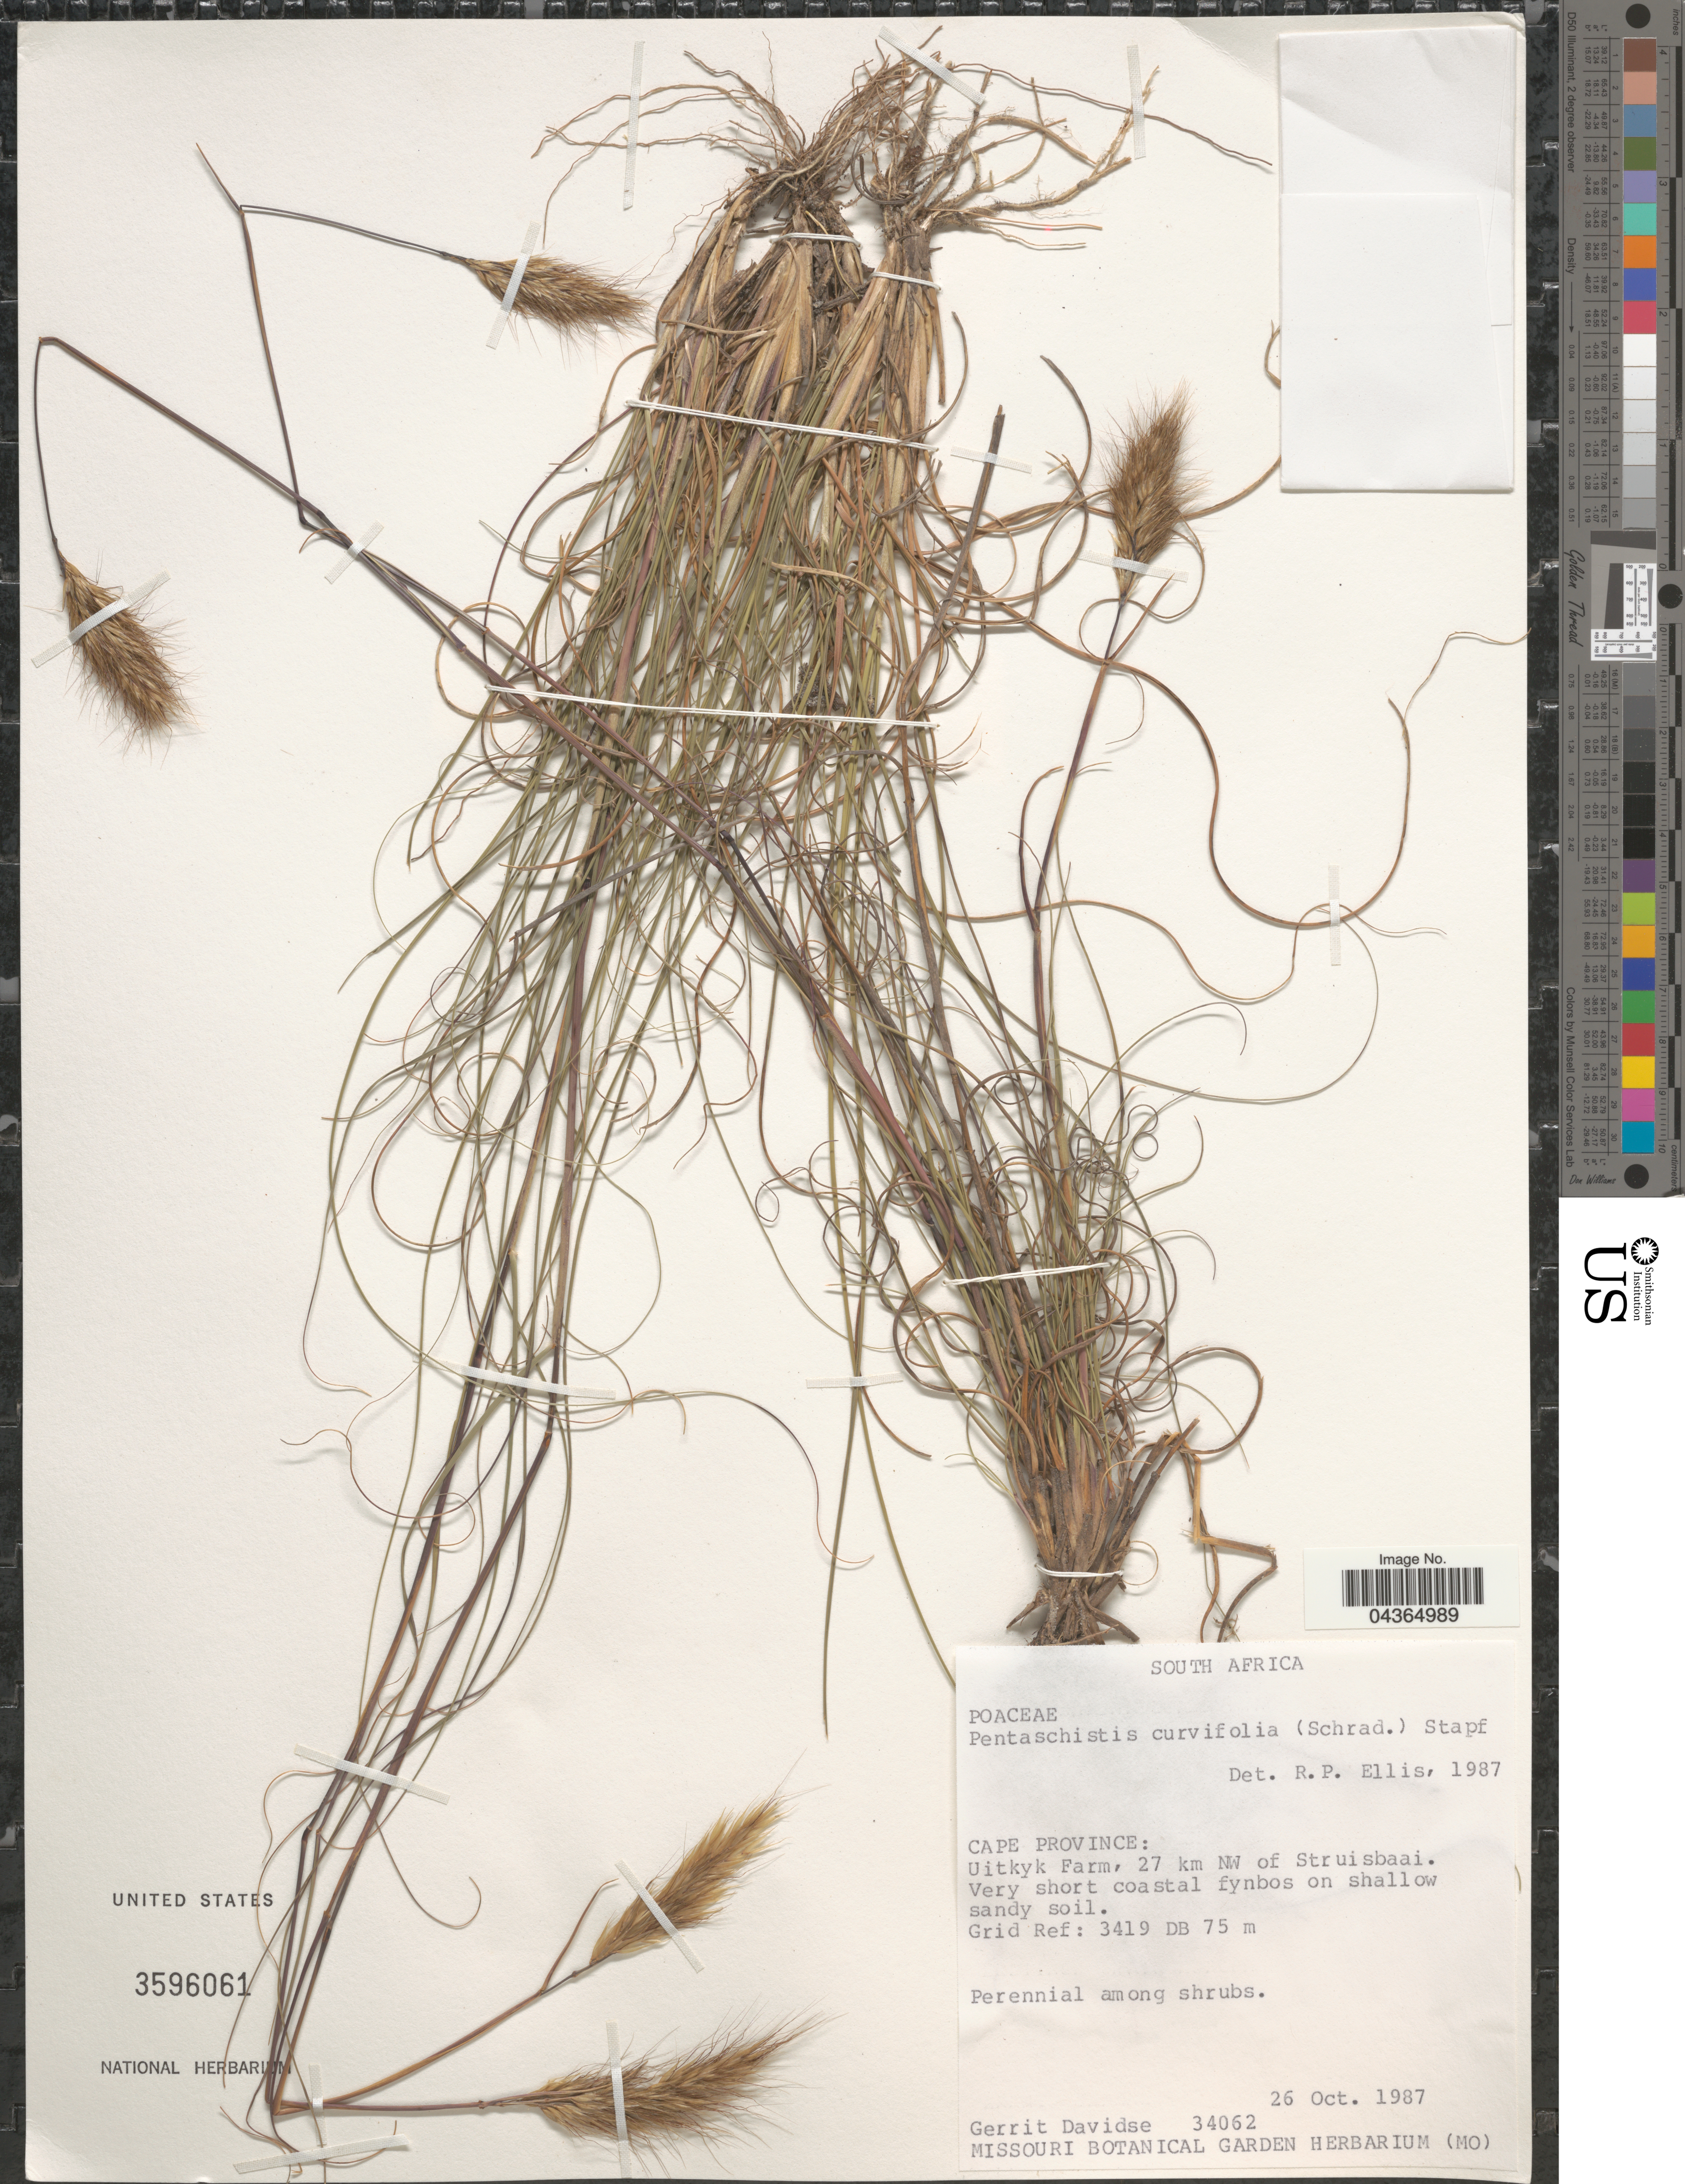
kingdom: Plantae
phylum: Tracheophyta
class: Liliopsida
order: Poales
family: Poaceae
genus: Pentameris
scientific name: Pentameris curvifolia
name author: (Schrad.) Steud.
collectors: G. Davidse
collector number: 34062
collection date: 1987-10-26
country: South Africa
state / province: Western Cape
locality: Uitkyk Farm, 27 km NW of Struisbaai. Grid Ref: 3419 DB.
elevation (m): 75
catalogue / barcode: US 3596061